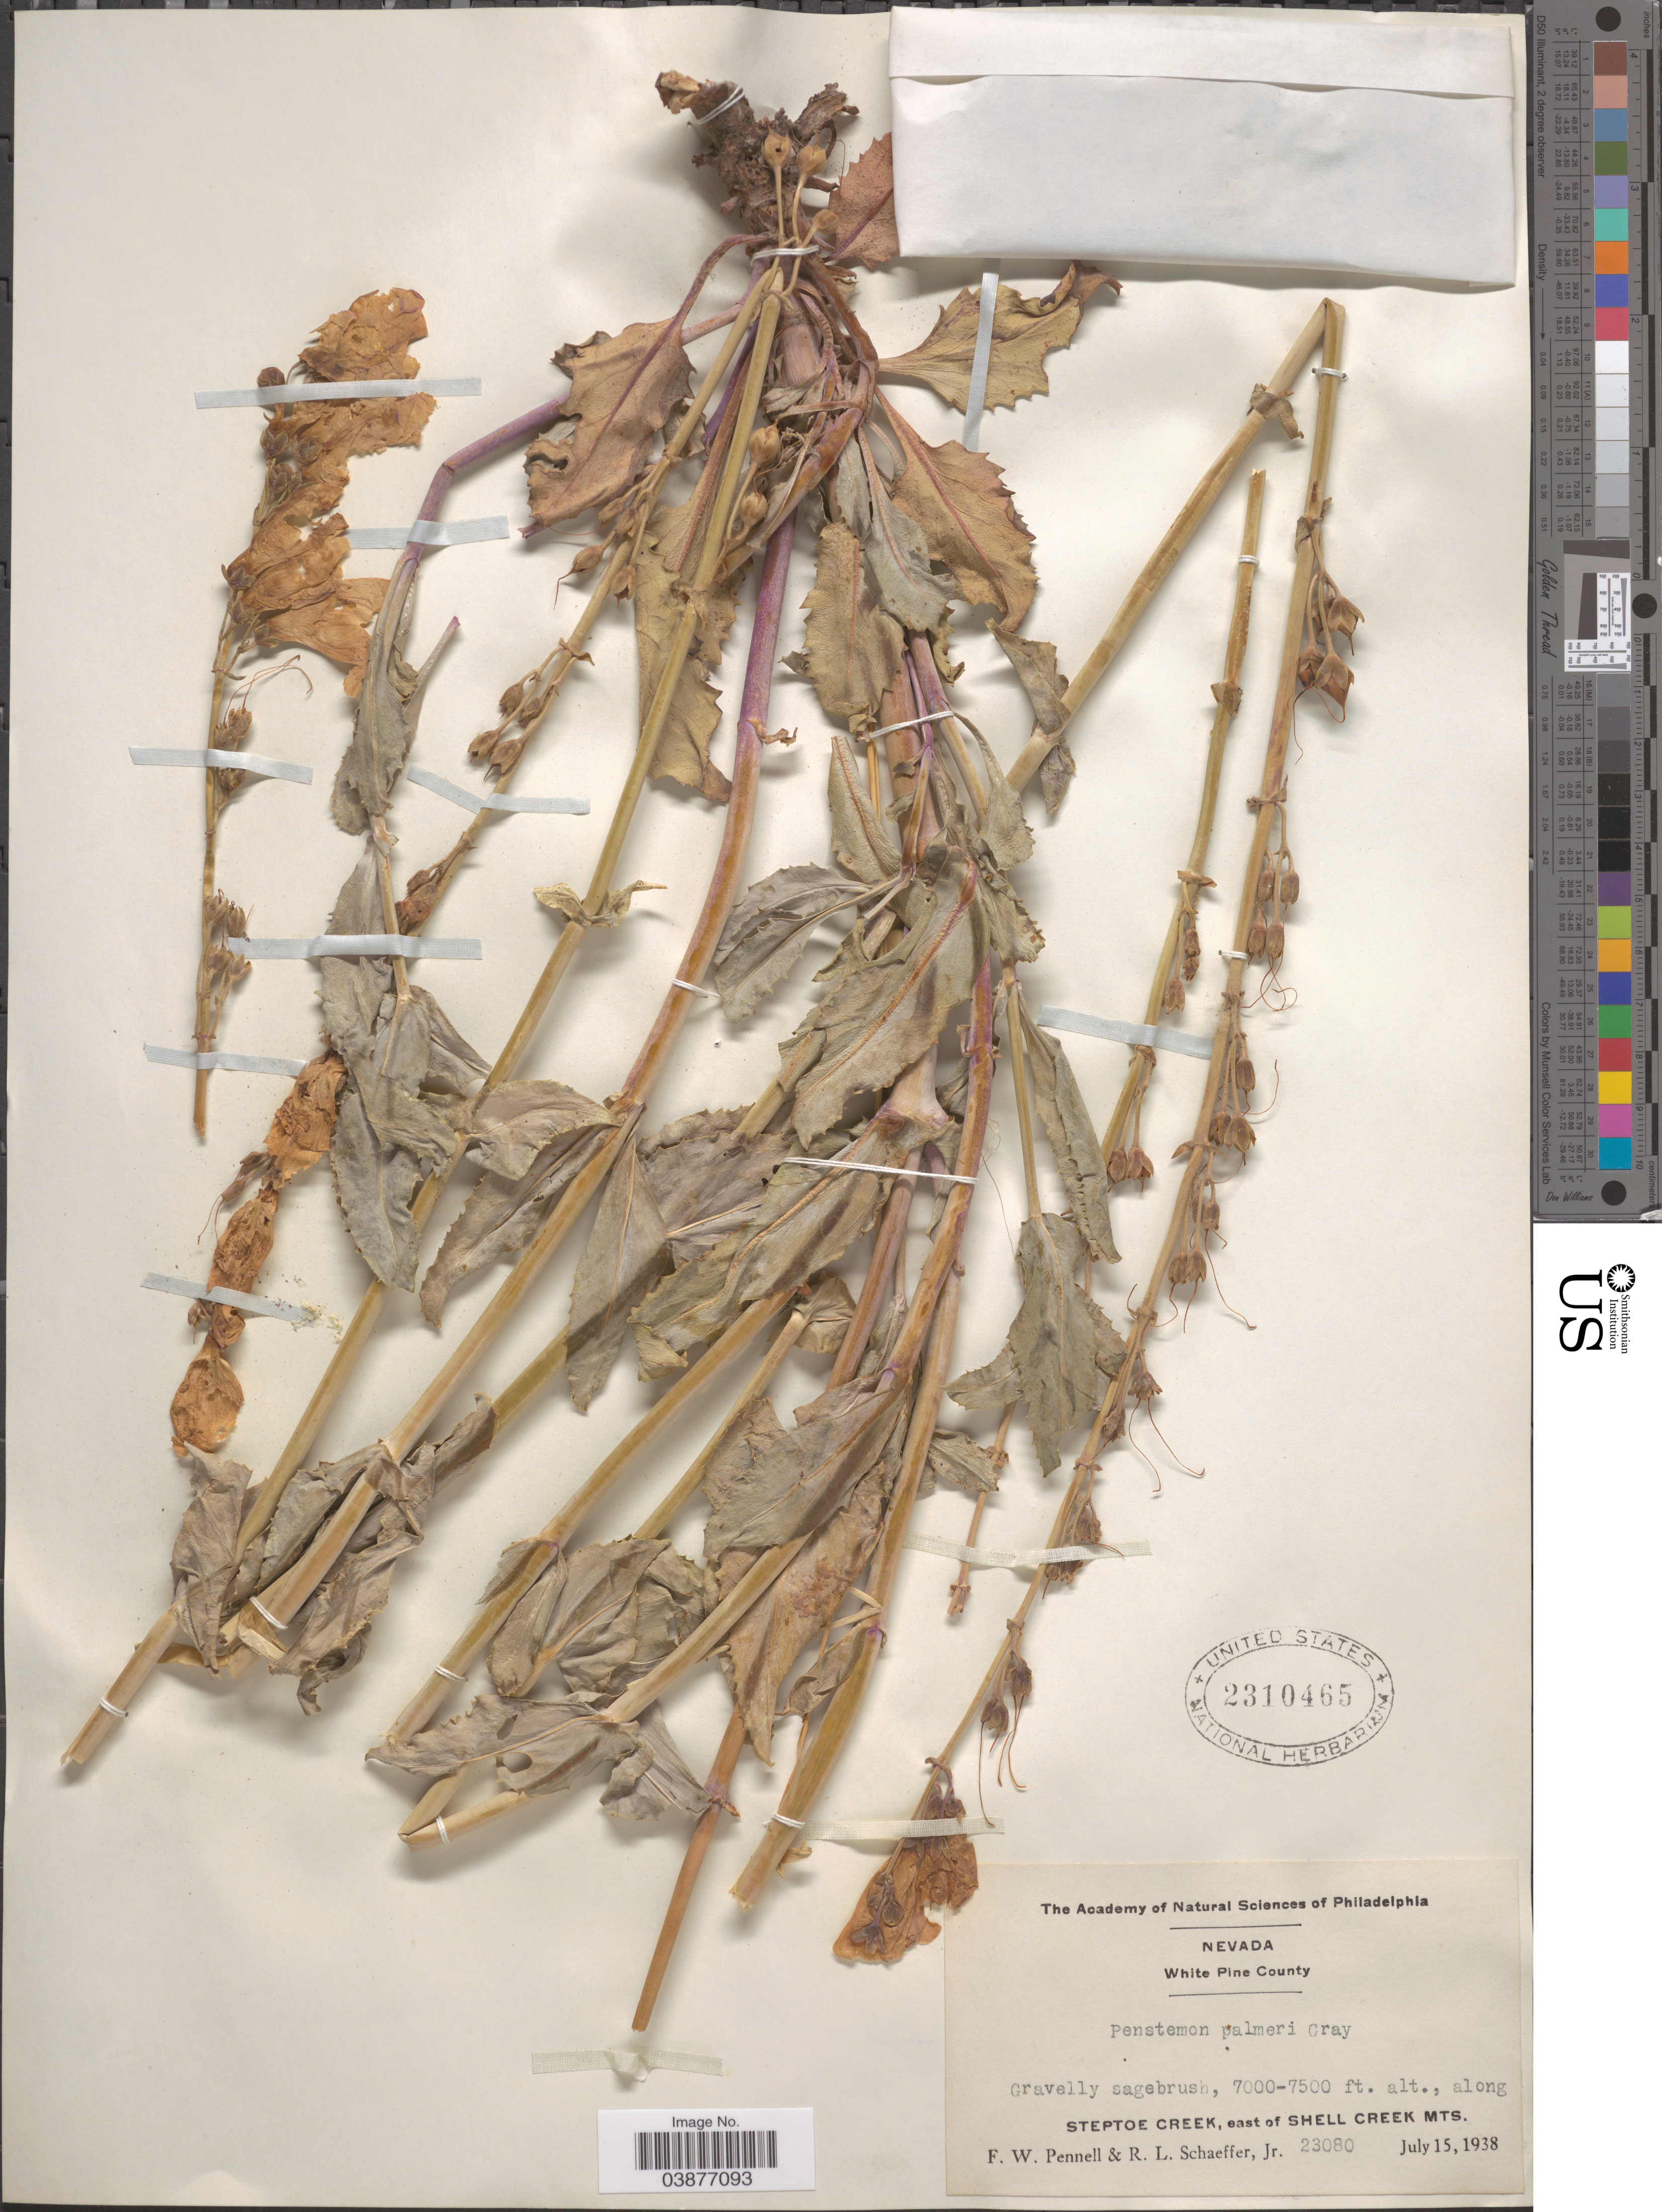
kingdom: Plantae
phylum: Tracheophyta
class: Magnoliopsida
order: Lamiales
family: Plantaginaceae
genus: Penstemon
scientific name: Penstemon palmeri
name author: A. Gray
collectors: F. W. Pennell & R. L. Schaeffer Jr.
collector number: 23080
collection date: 1938-07-15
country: United States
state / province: Nevada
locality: White Pine County. Along Steptoe Creek, east of Shell Creek Mts.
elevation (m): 2134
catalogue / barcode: US 2310465